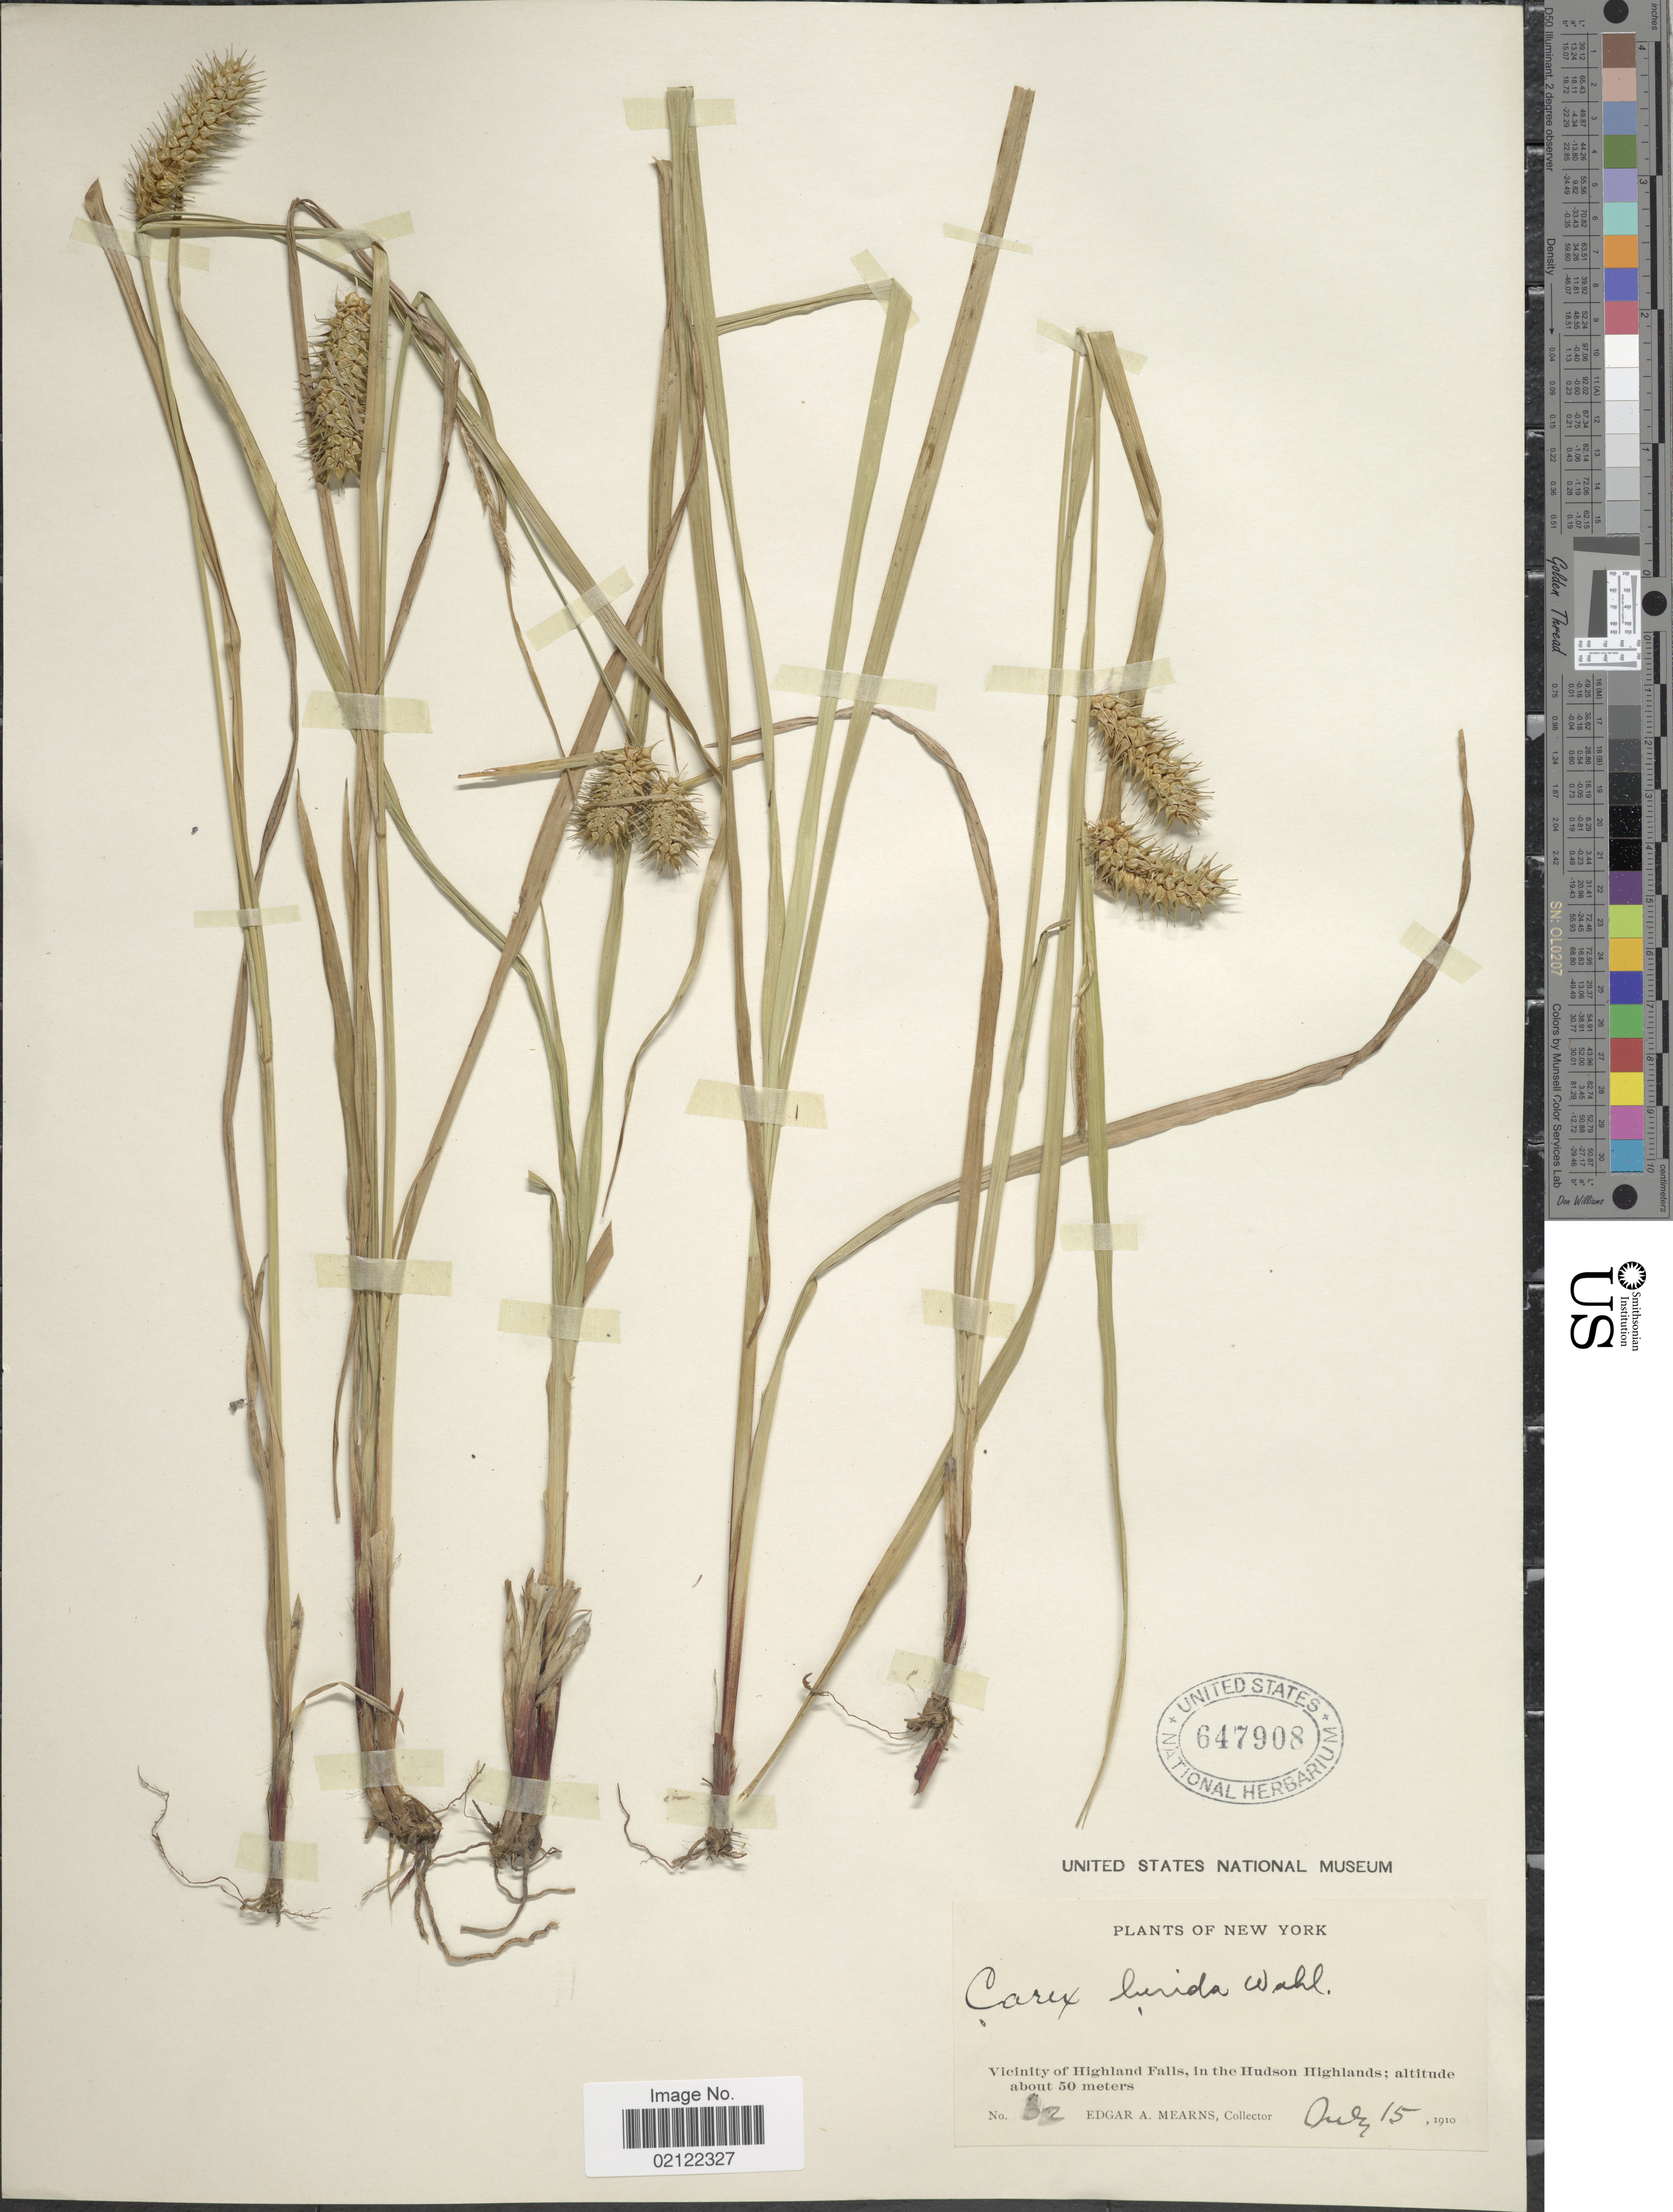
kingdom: Plantae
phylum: Tracheophyta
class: Liliopsida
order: Poales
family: Cyperaceae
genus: Carex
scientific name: Carex lurida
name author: Wahlenb.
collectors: E. A. Mearns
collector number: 32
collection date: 1910-07-15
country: United States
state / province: New York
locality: Vicinity of Highland Falls, in the Hudson Highlands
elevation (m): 50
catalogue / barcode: US 647908